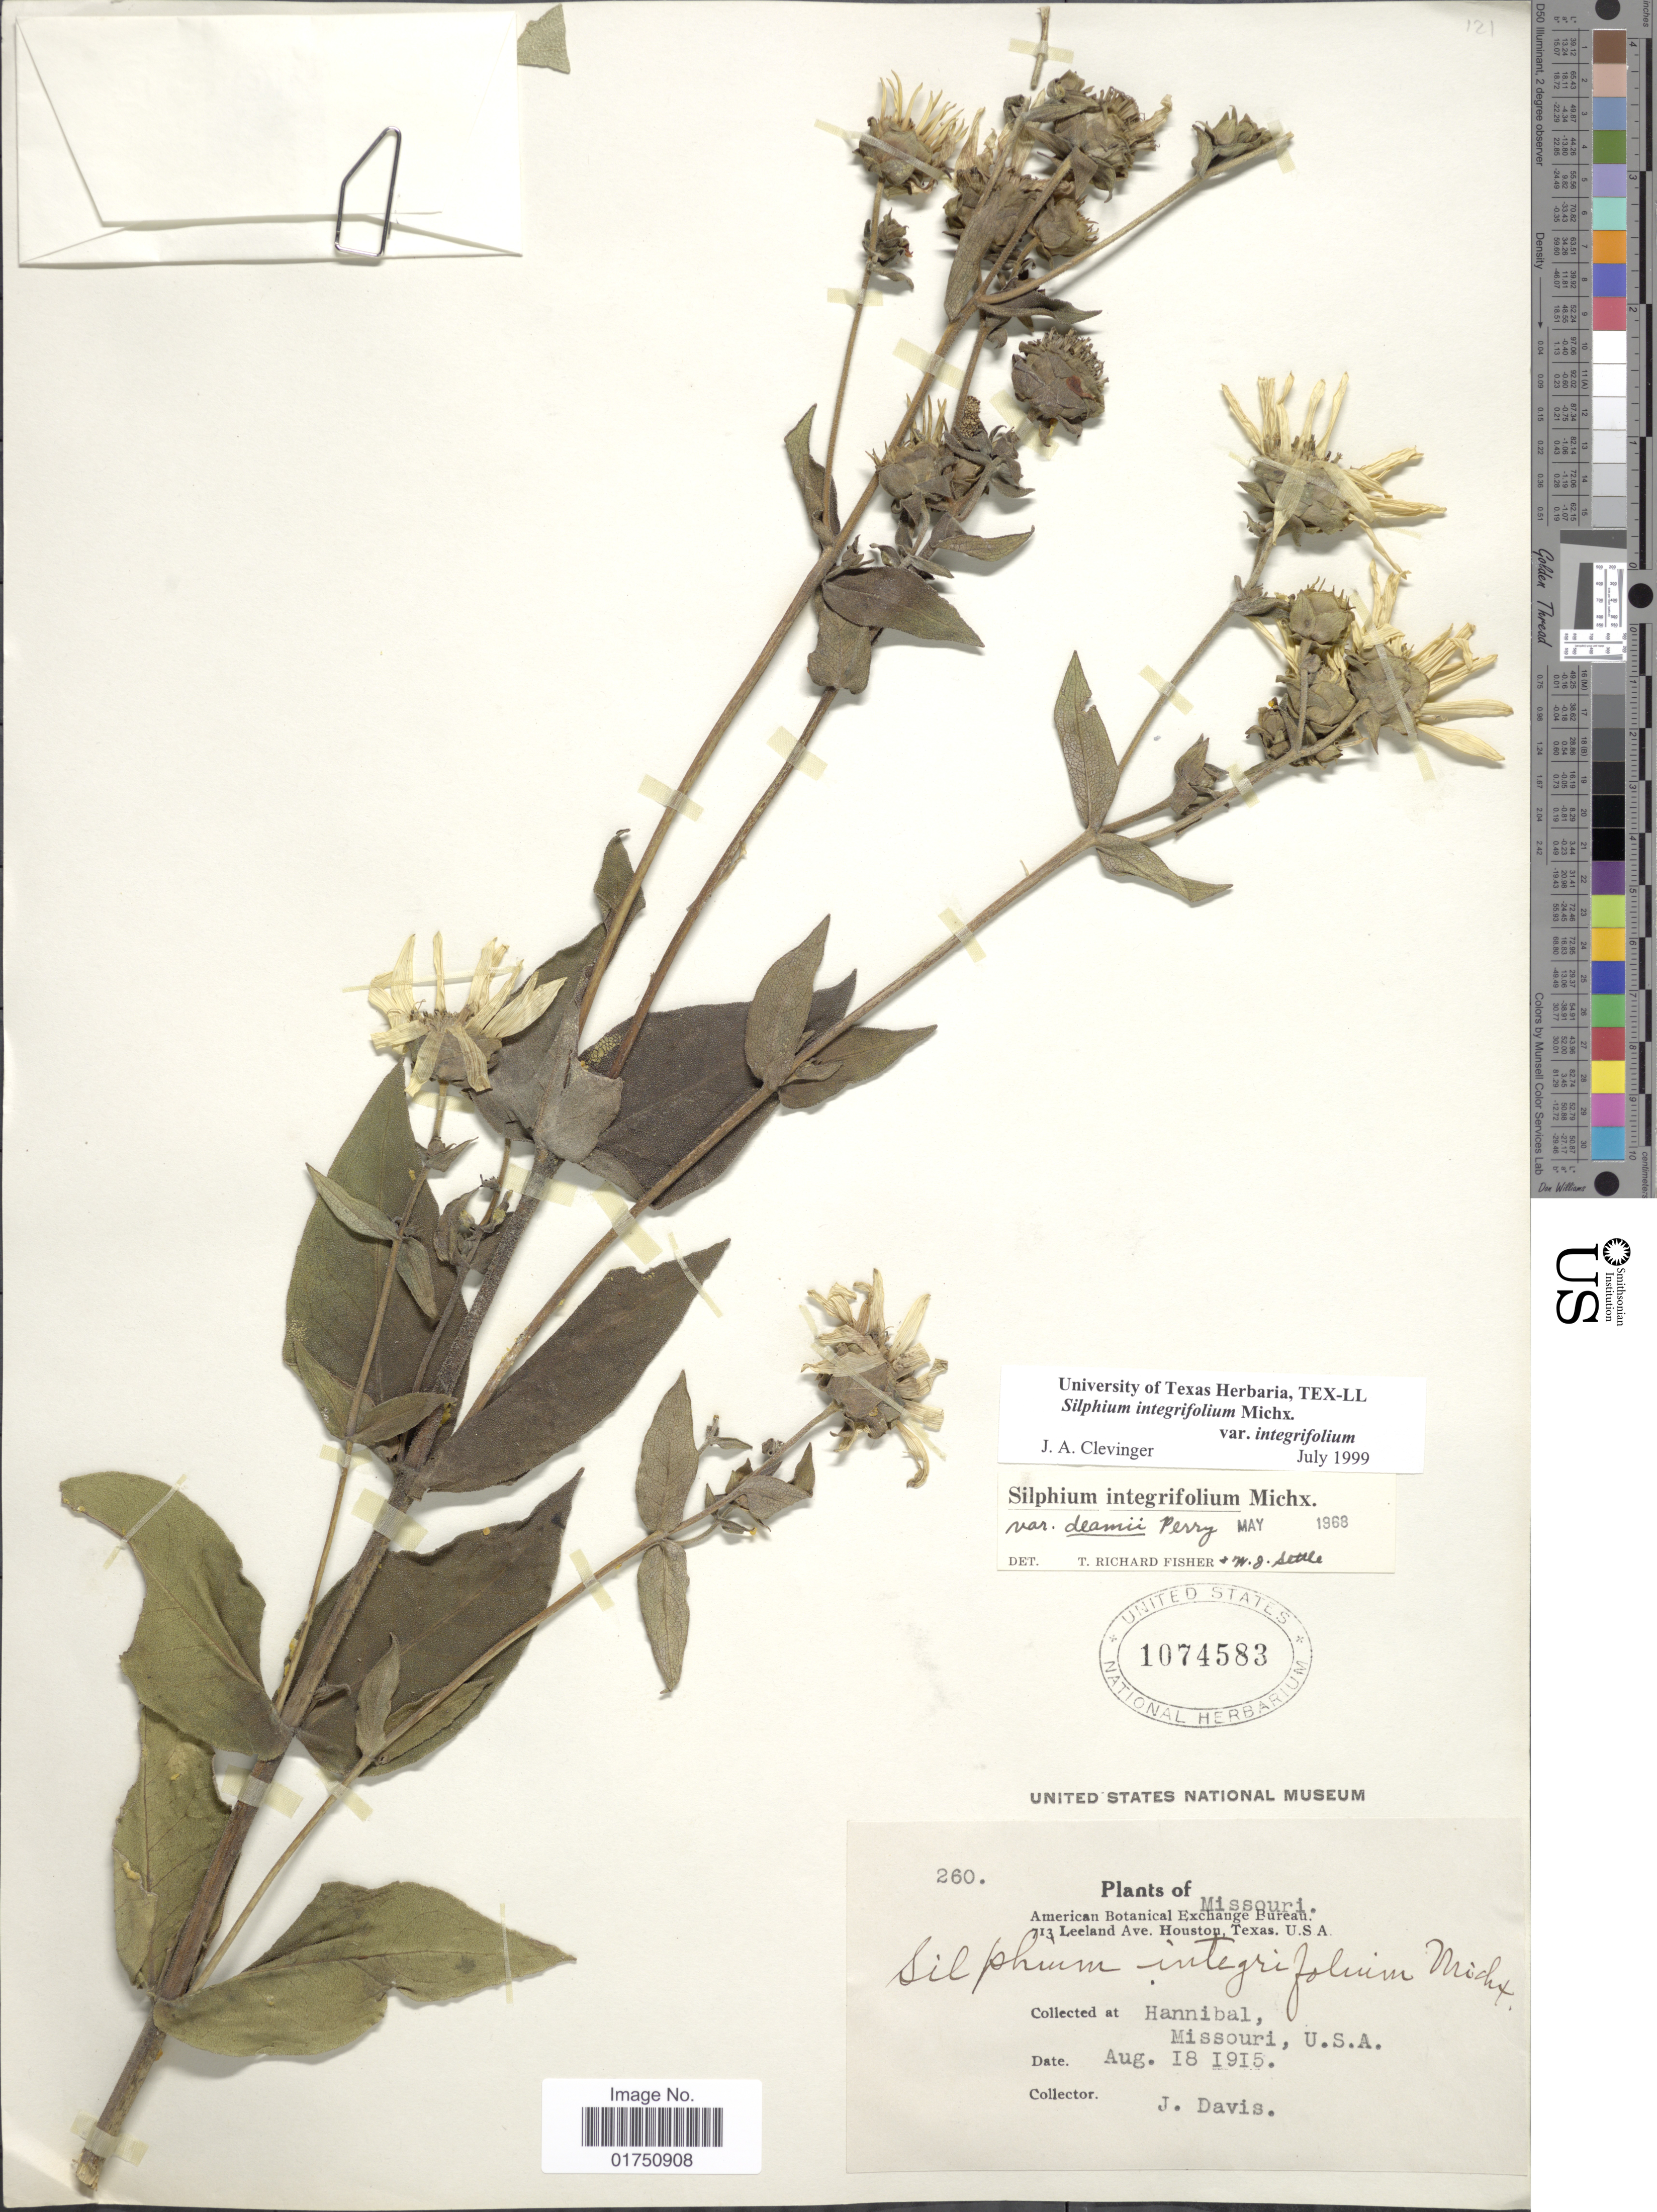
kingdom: Plantae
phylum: Tracheophyta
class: Magnoliopsida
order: Asterales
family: Asteraceae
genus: Silphium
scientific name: Silphium integrifolium var. integrifolium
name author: Michx.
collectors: J. Davis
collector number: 260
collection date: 1915-08-18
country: United States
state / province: Missouri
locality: Hannibal, Missouri, U.S.A.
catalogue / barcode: US 1074583